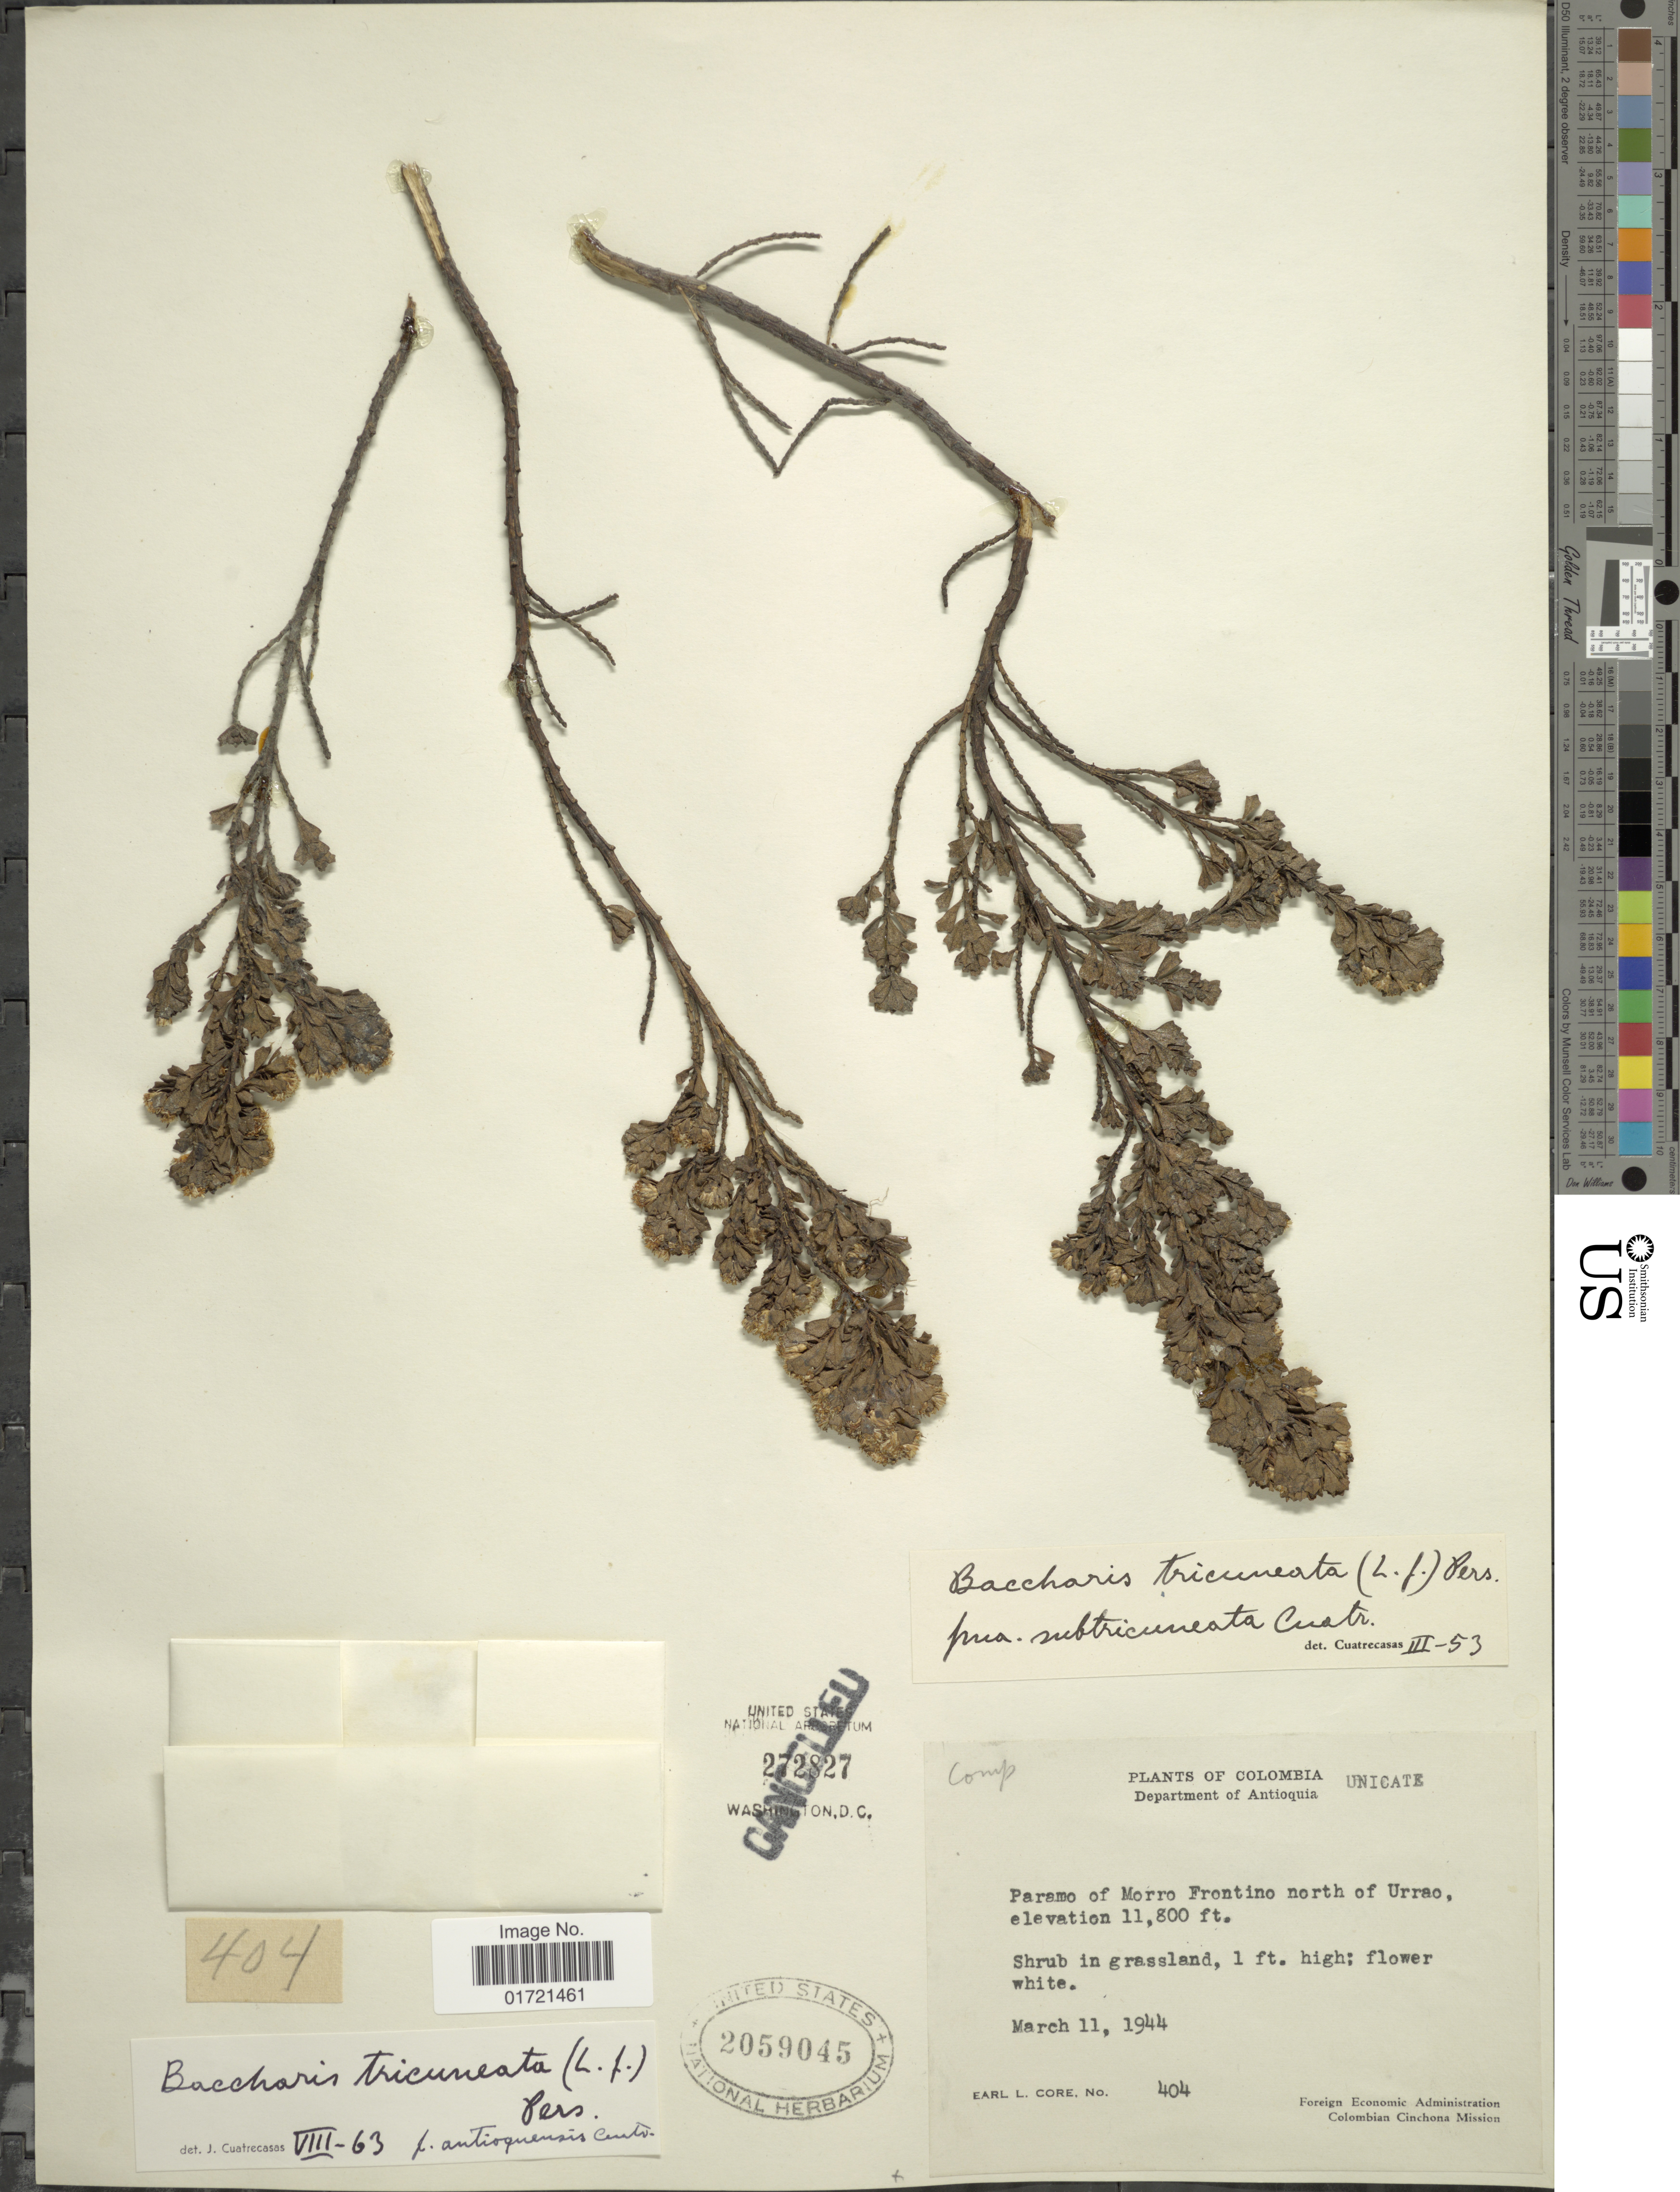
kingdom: Plantae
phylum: Tracheophyta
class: Magnoliopsida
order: Asterales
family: Asteraceae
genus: Baccharis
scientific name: Baccharis tricuneata f. antioquensis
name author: Cuatrec.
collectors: E. L. Core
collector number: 404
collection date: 1944-03-11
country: Colombia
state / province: Antioquia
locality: Paramo of Morro Frontino north of Urrao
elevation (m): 3597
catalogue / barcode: US 2059045